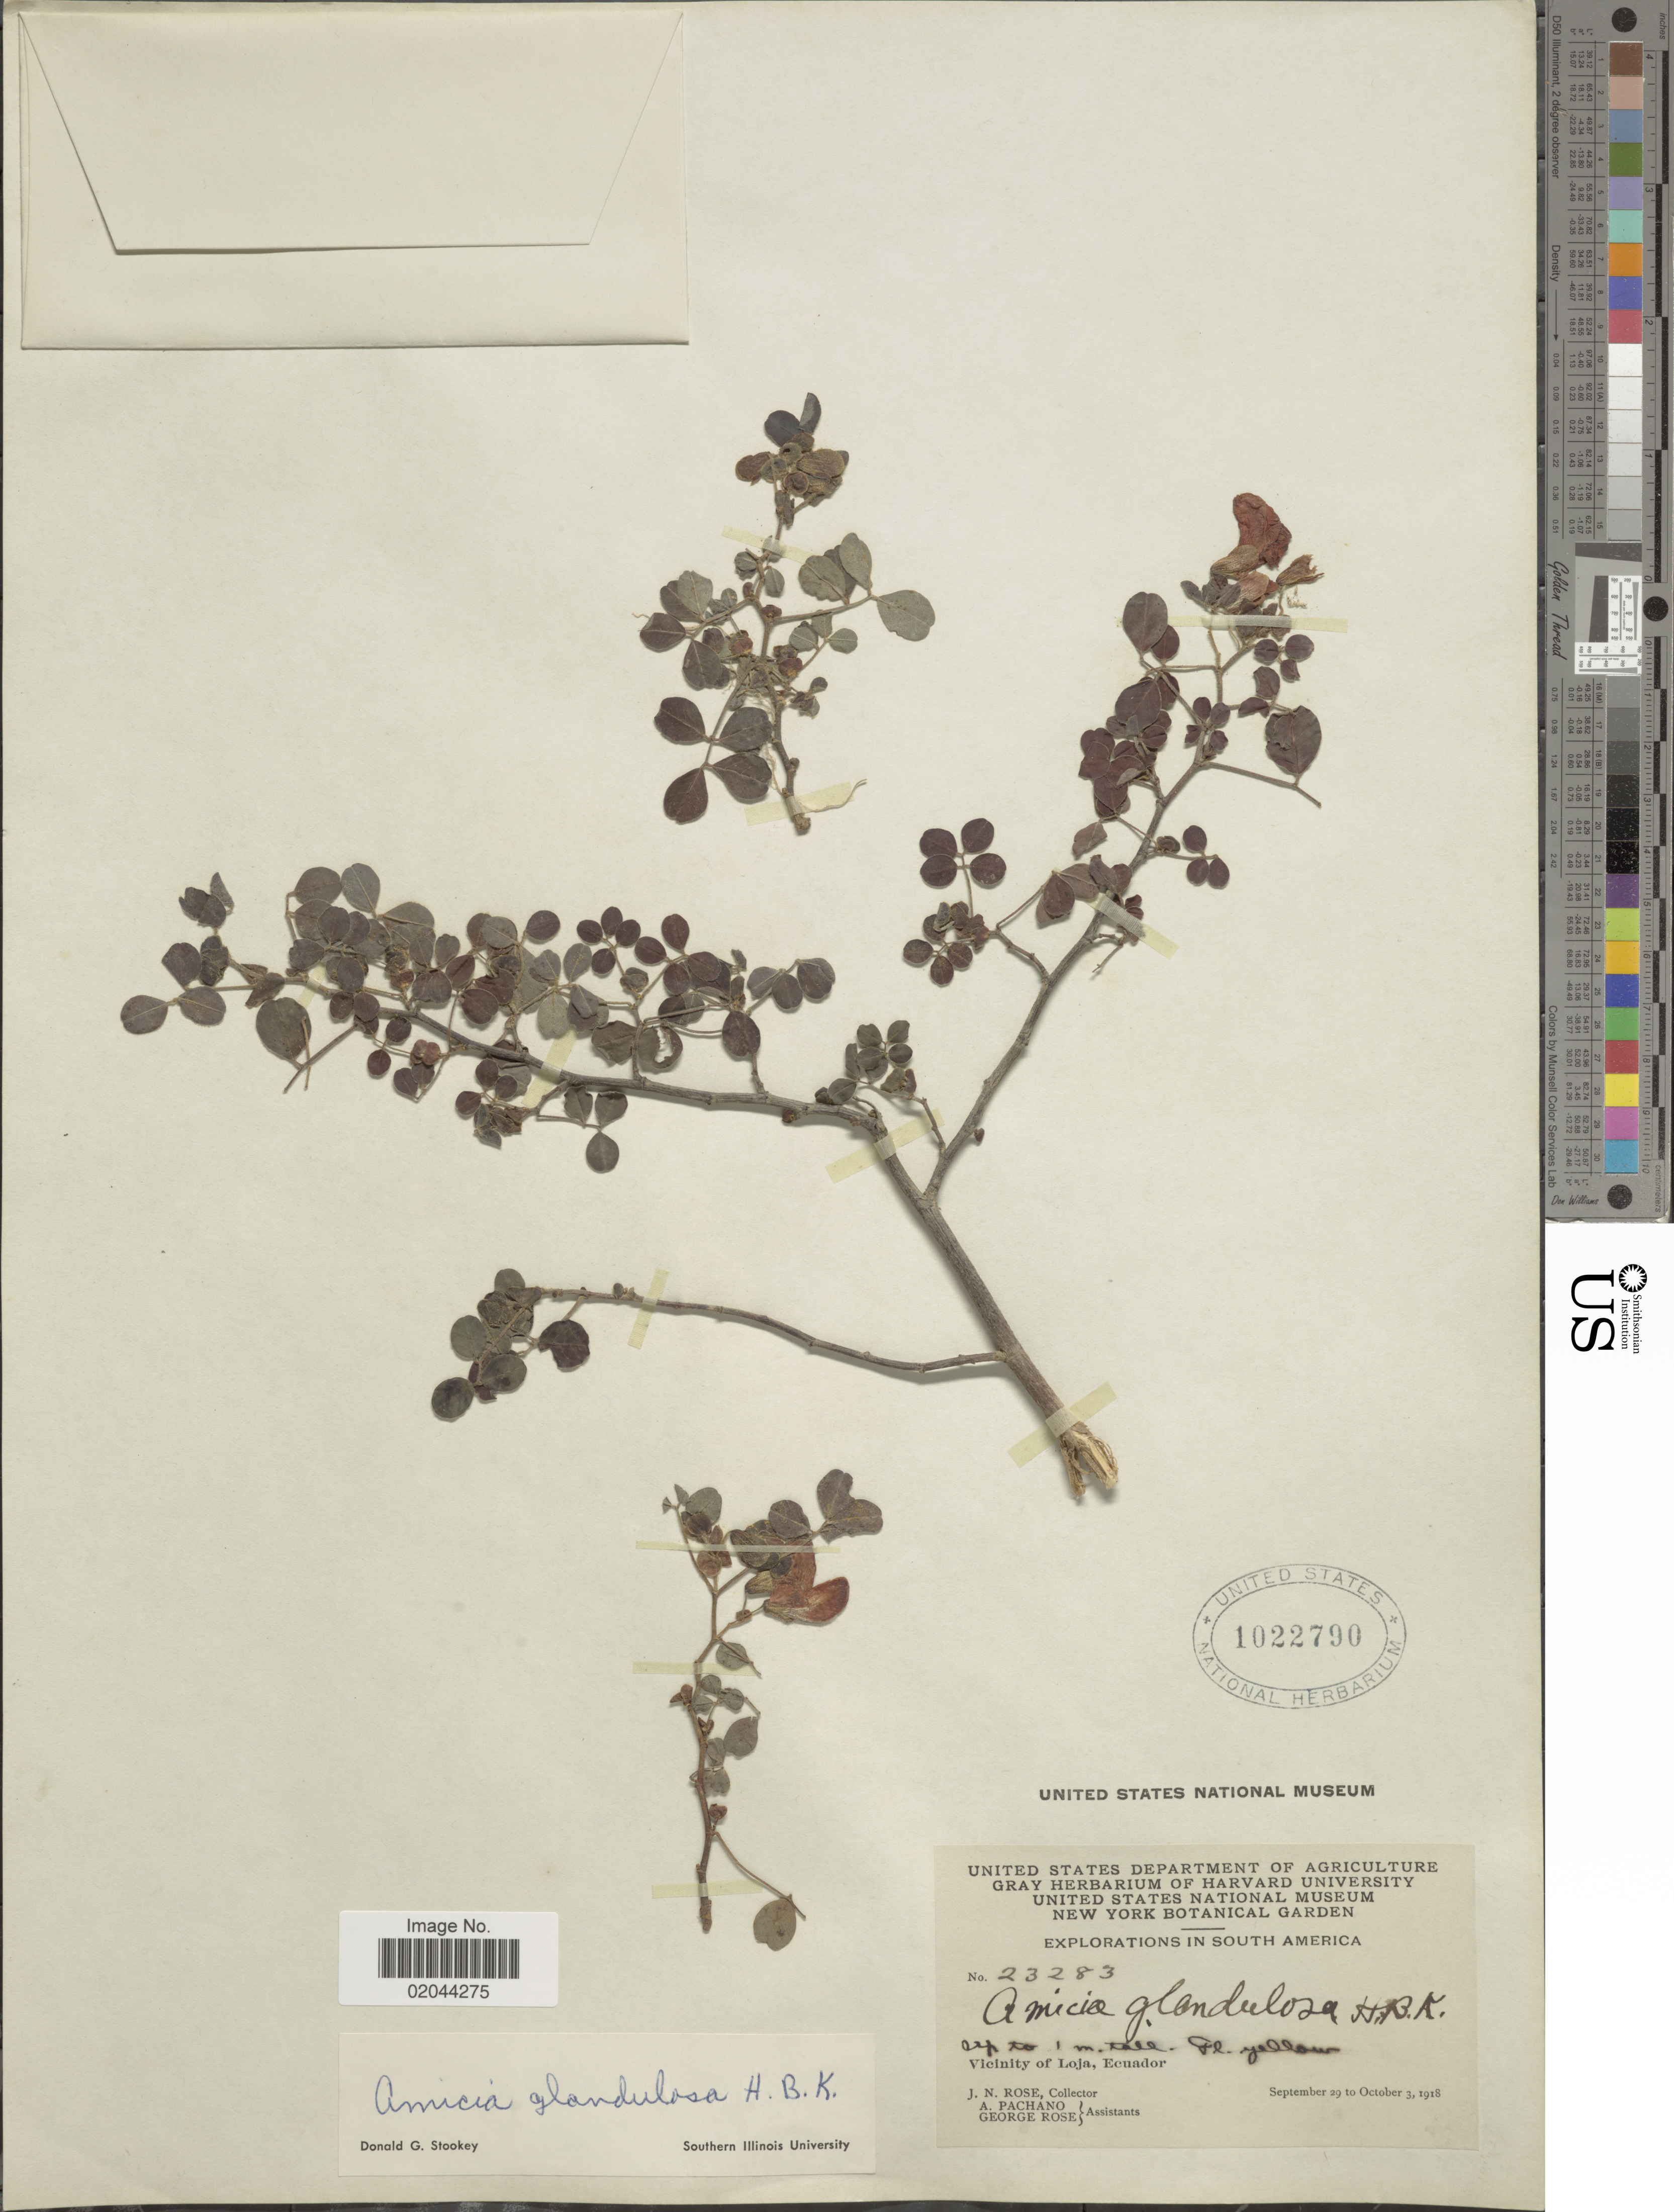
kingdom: Plantae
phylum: Tracheophyta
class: Magnoliopsida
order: Fabales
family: Fabaceae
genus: Amicia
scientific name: Amicia glandulosa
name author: Kunth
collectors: J. N. Rose, A. Pachano & G. Rose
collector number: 23283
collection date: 1918-09-29/1918-10-03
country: Ecuador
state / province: Loja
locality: Vicinity of Loja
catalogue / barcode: US 1022790